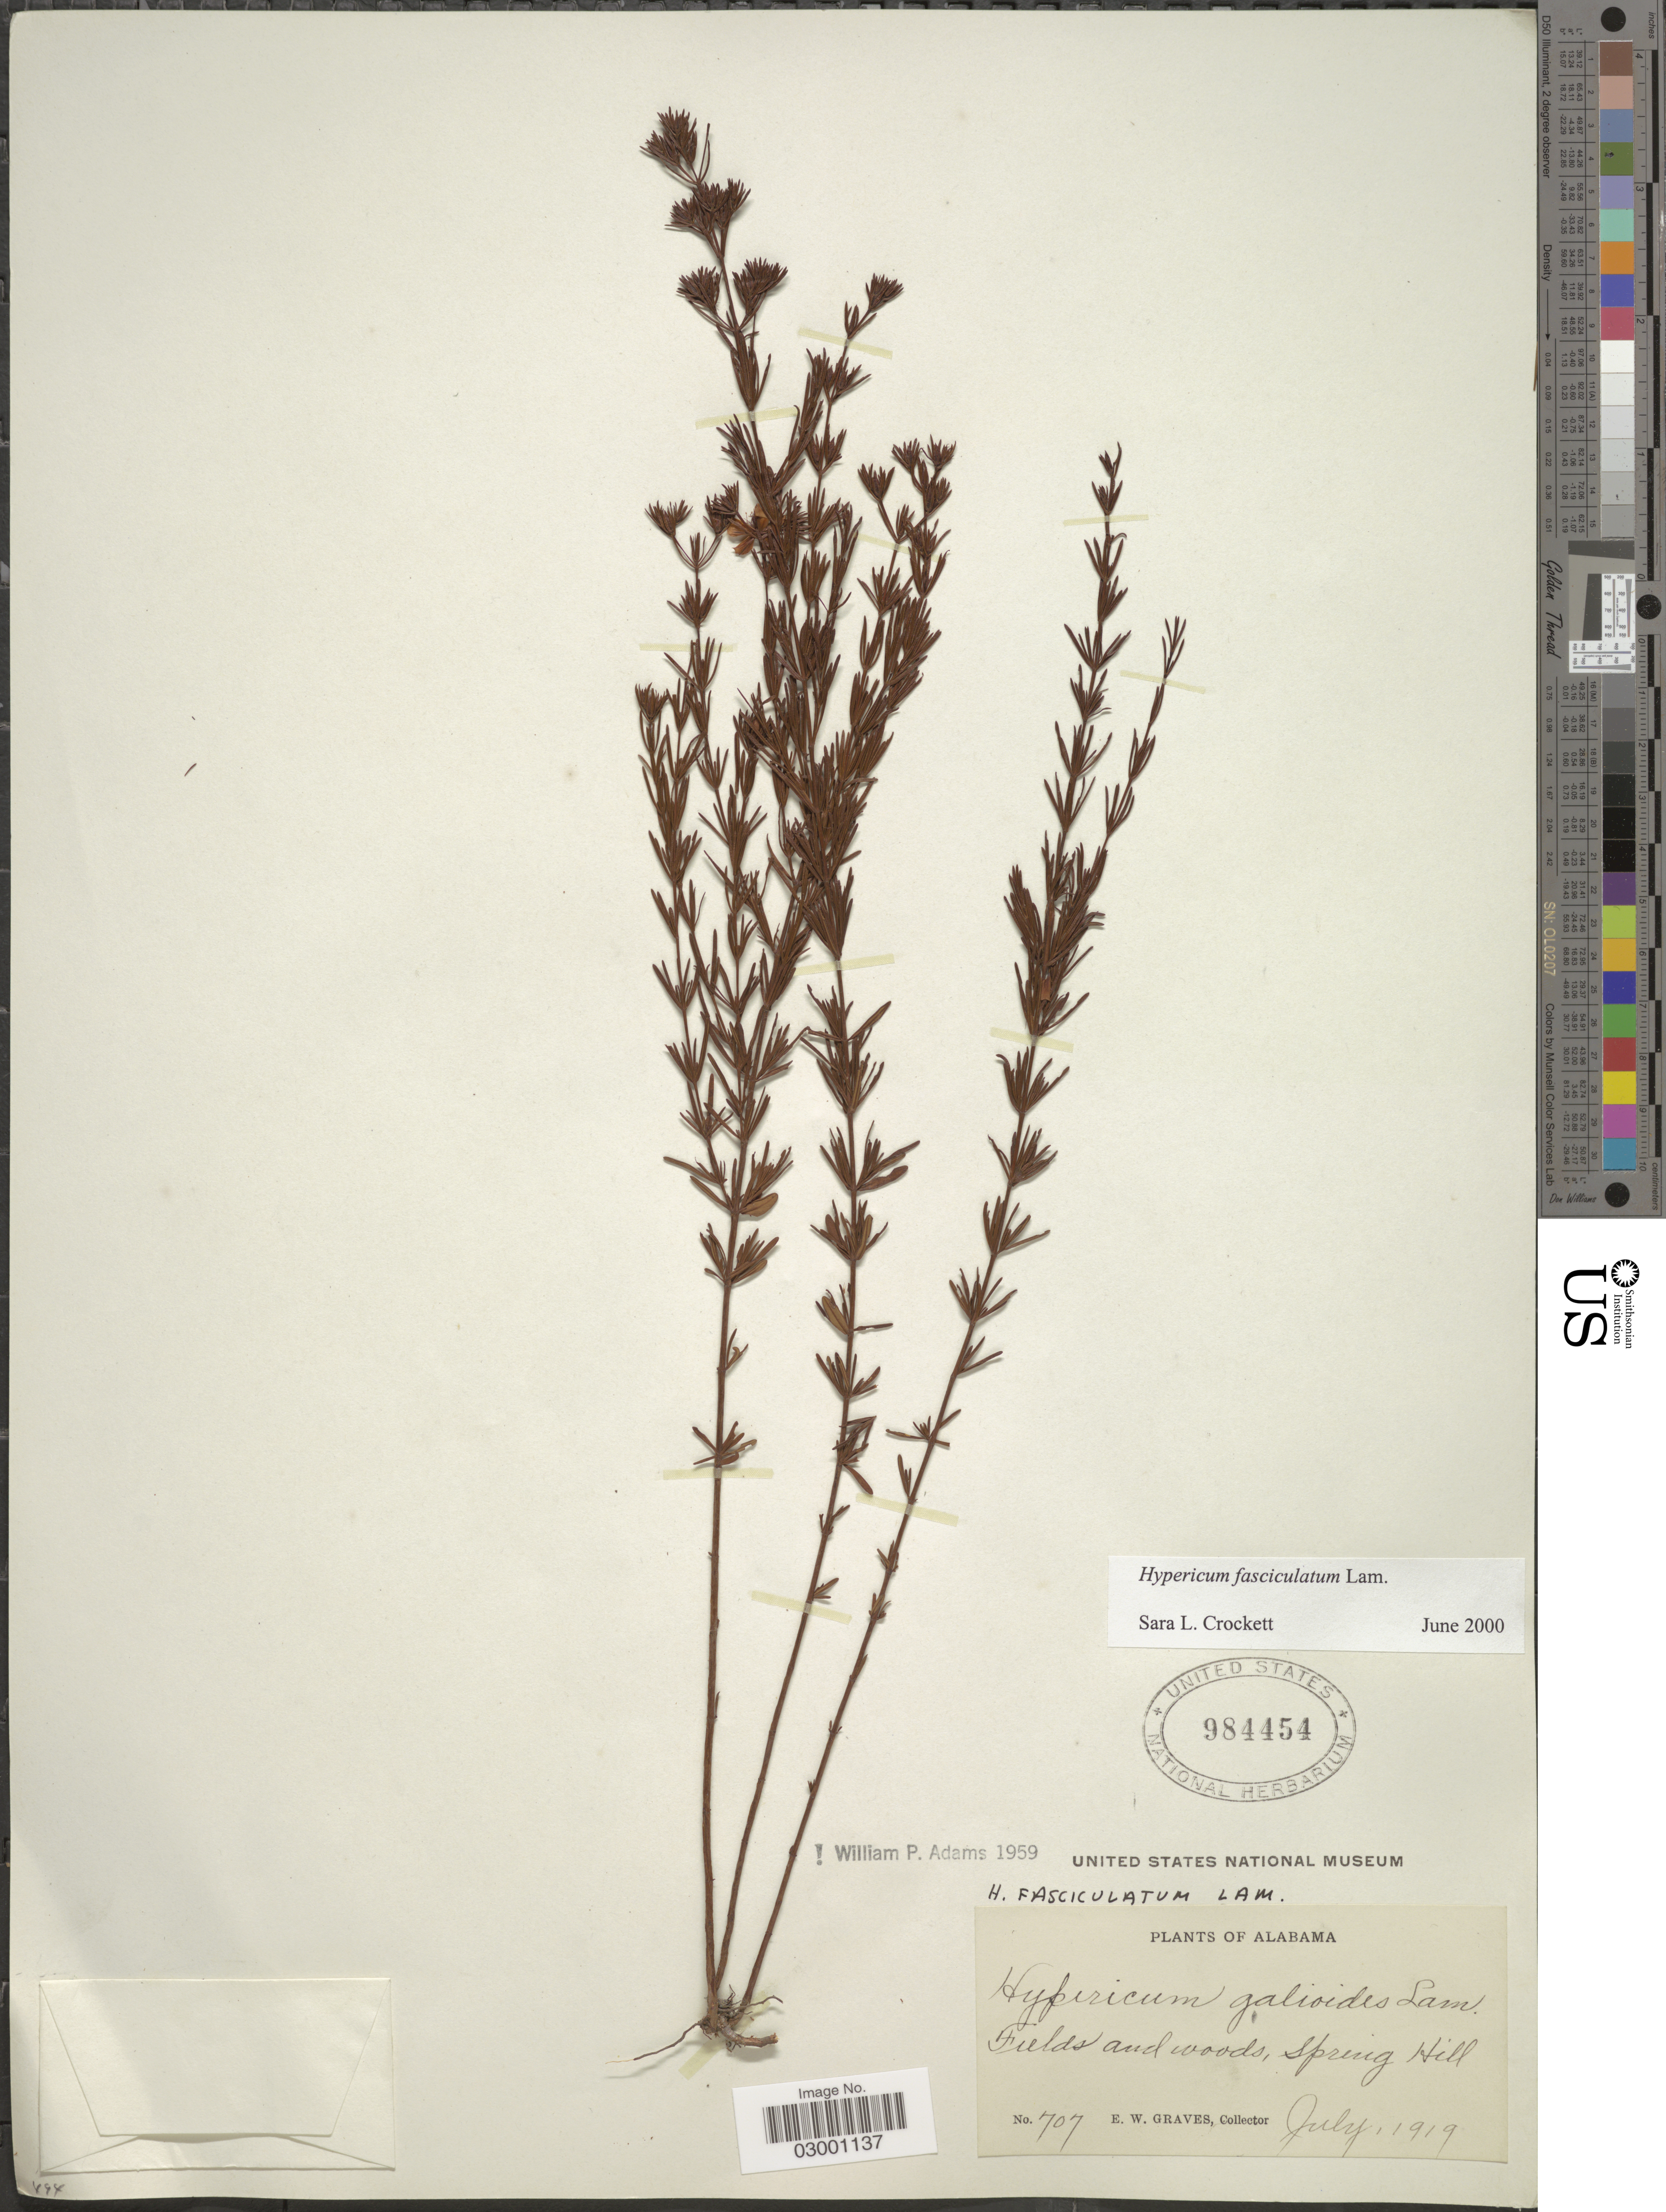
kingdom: Plantae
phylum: Tracheophyta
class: Magnoliopsida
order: Malpighiales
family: Hypericaceae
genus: Hypericum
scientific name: Hypericum fasciculatum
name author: Lam.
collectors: E. Graves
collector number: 707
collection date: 1919-07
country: United States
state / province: Alabama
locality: Fields and woods, Spring Hill.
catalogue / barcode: US 984454